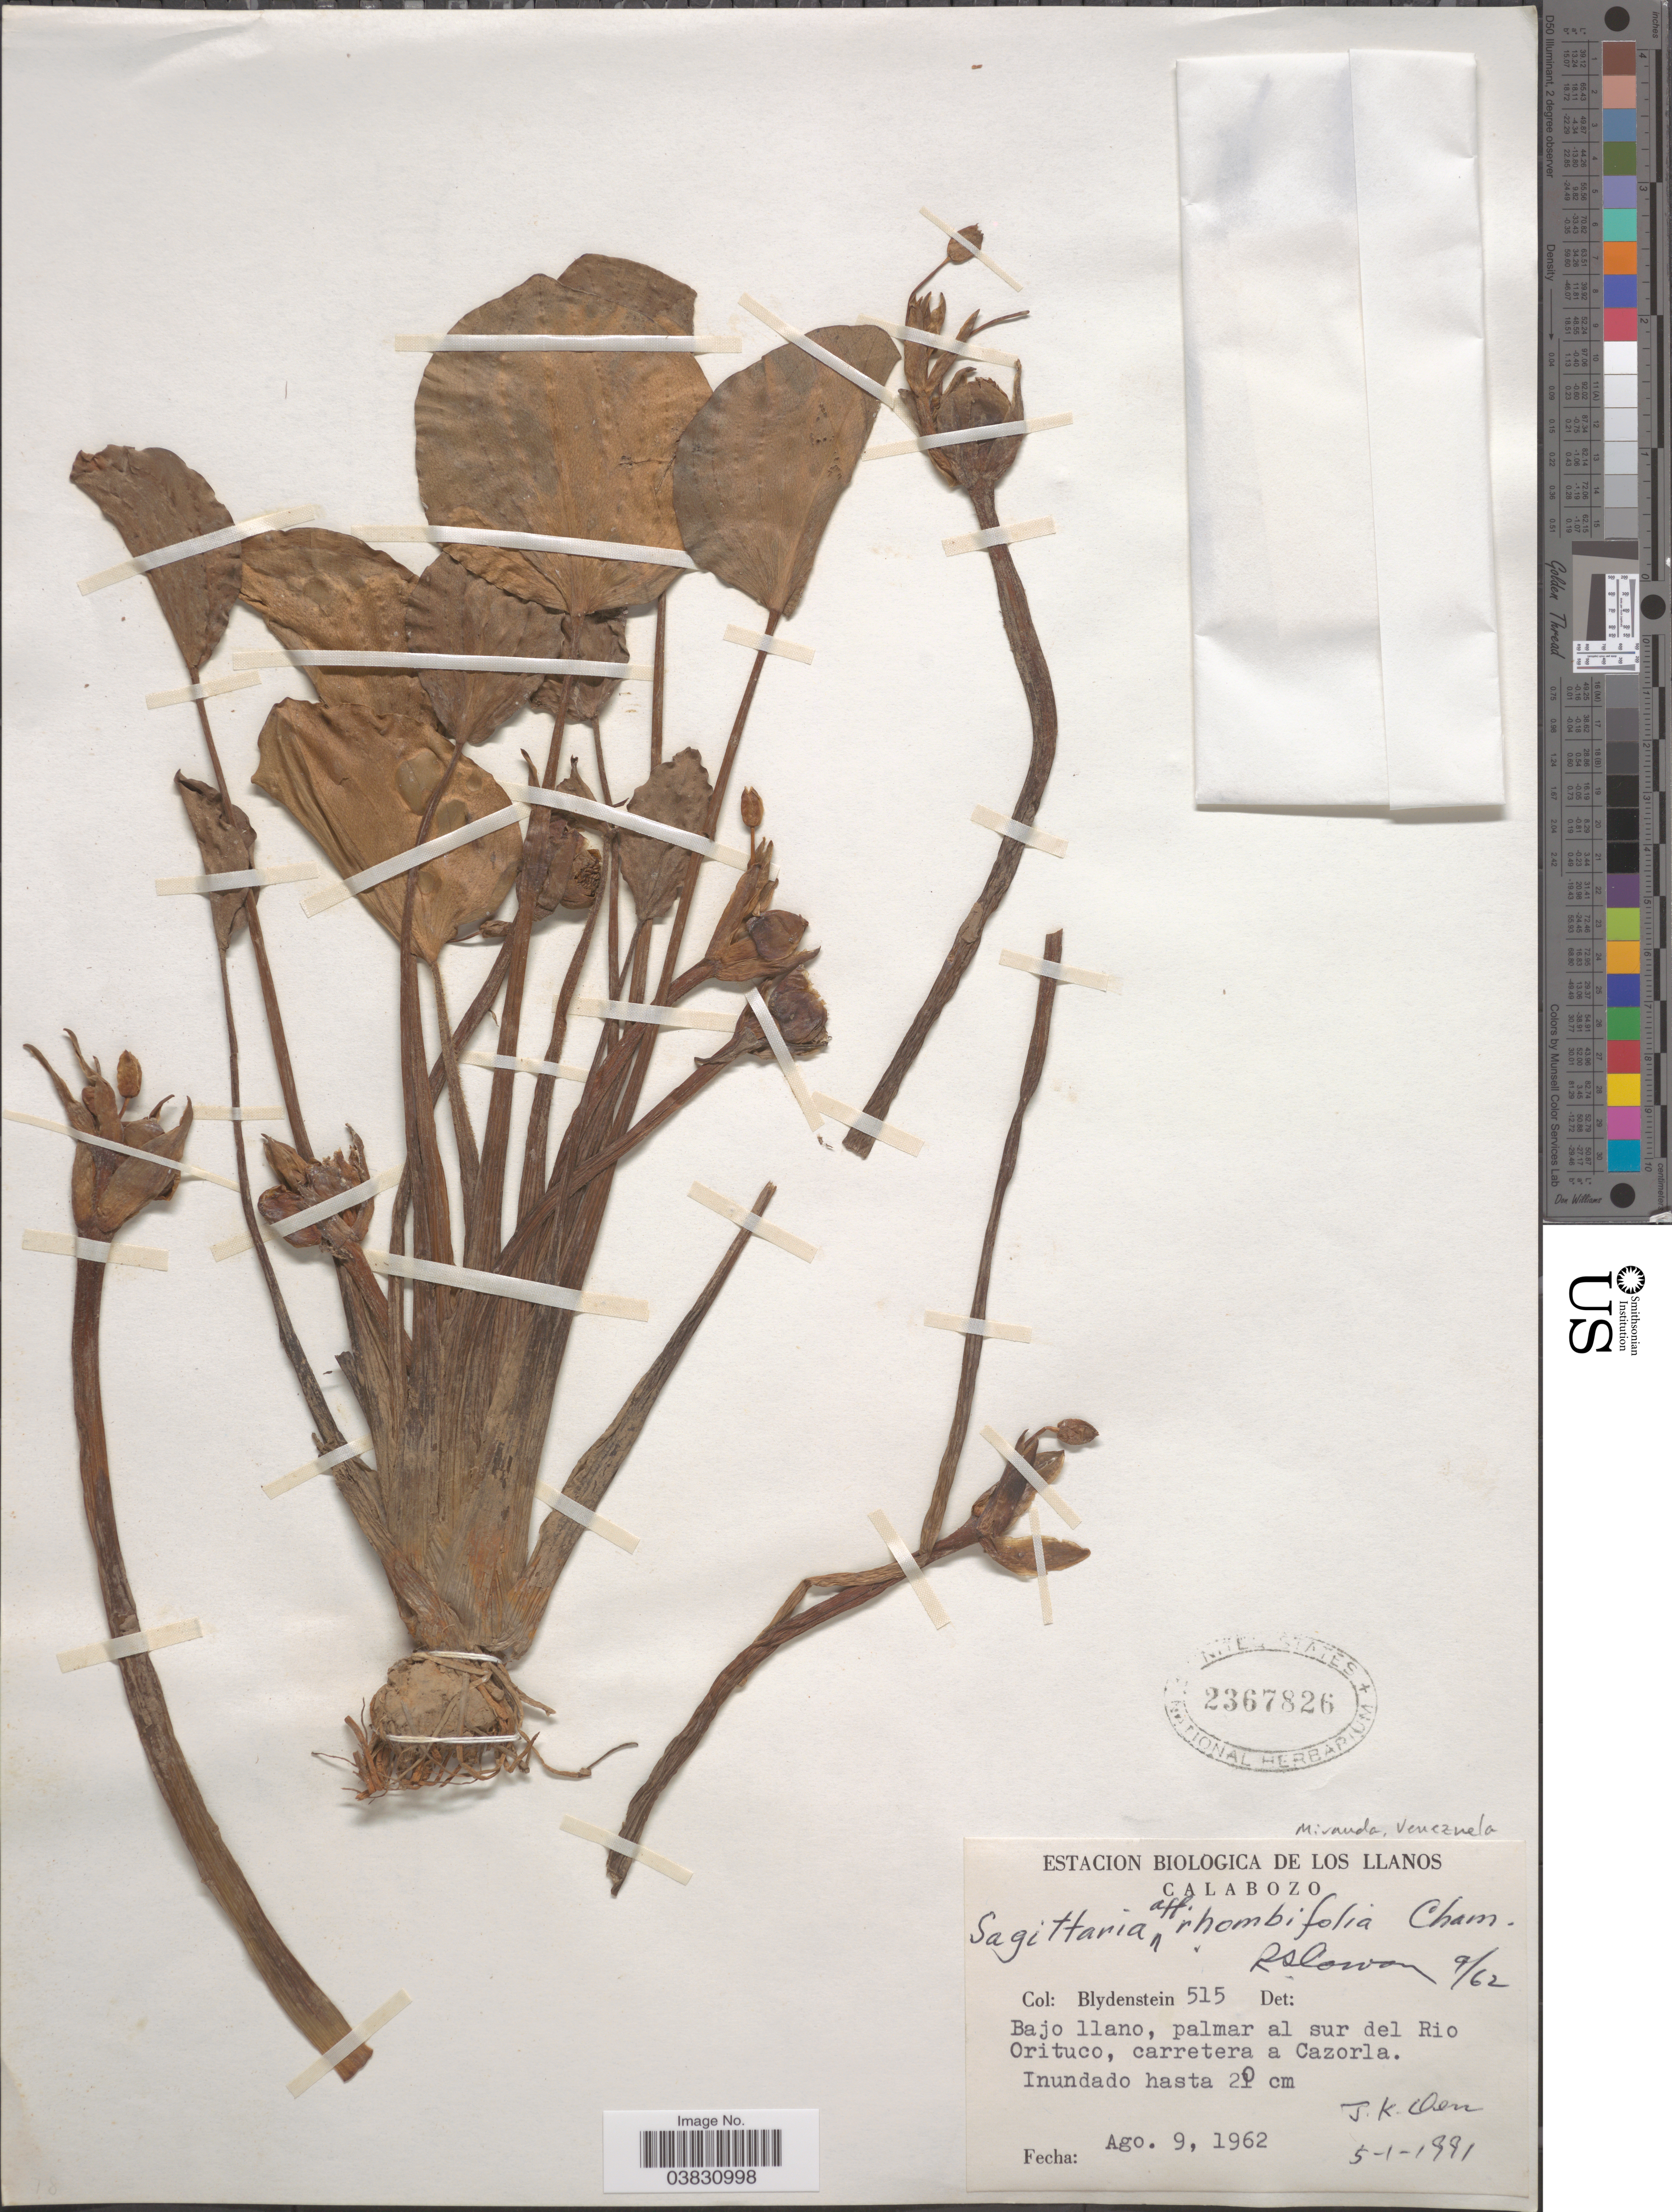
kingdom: Plantae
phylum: Tracheophyta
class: Liliopsida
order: Alismatales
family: Alismataceae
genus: Sagittaria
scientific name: Sagittaria rhombifolia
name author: Cham.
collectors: Blydenstein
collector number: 515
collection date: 1962-08-09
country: Venezuela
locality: Estacion Biologica De Los Llanos. Calabozo. Bajo llano, palmar al sur del Rio Orituco, carretera a Cazorla.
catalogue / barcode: US 2367826